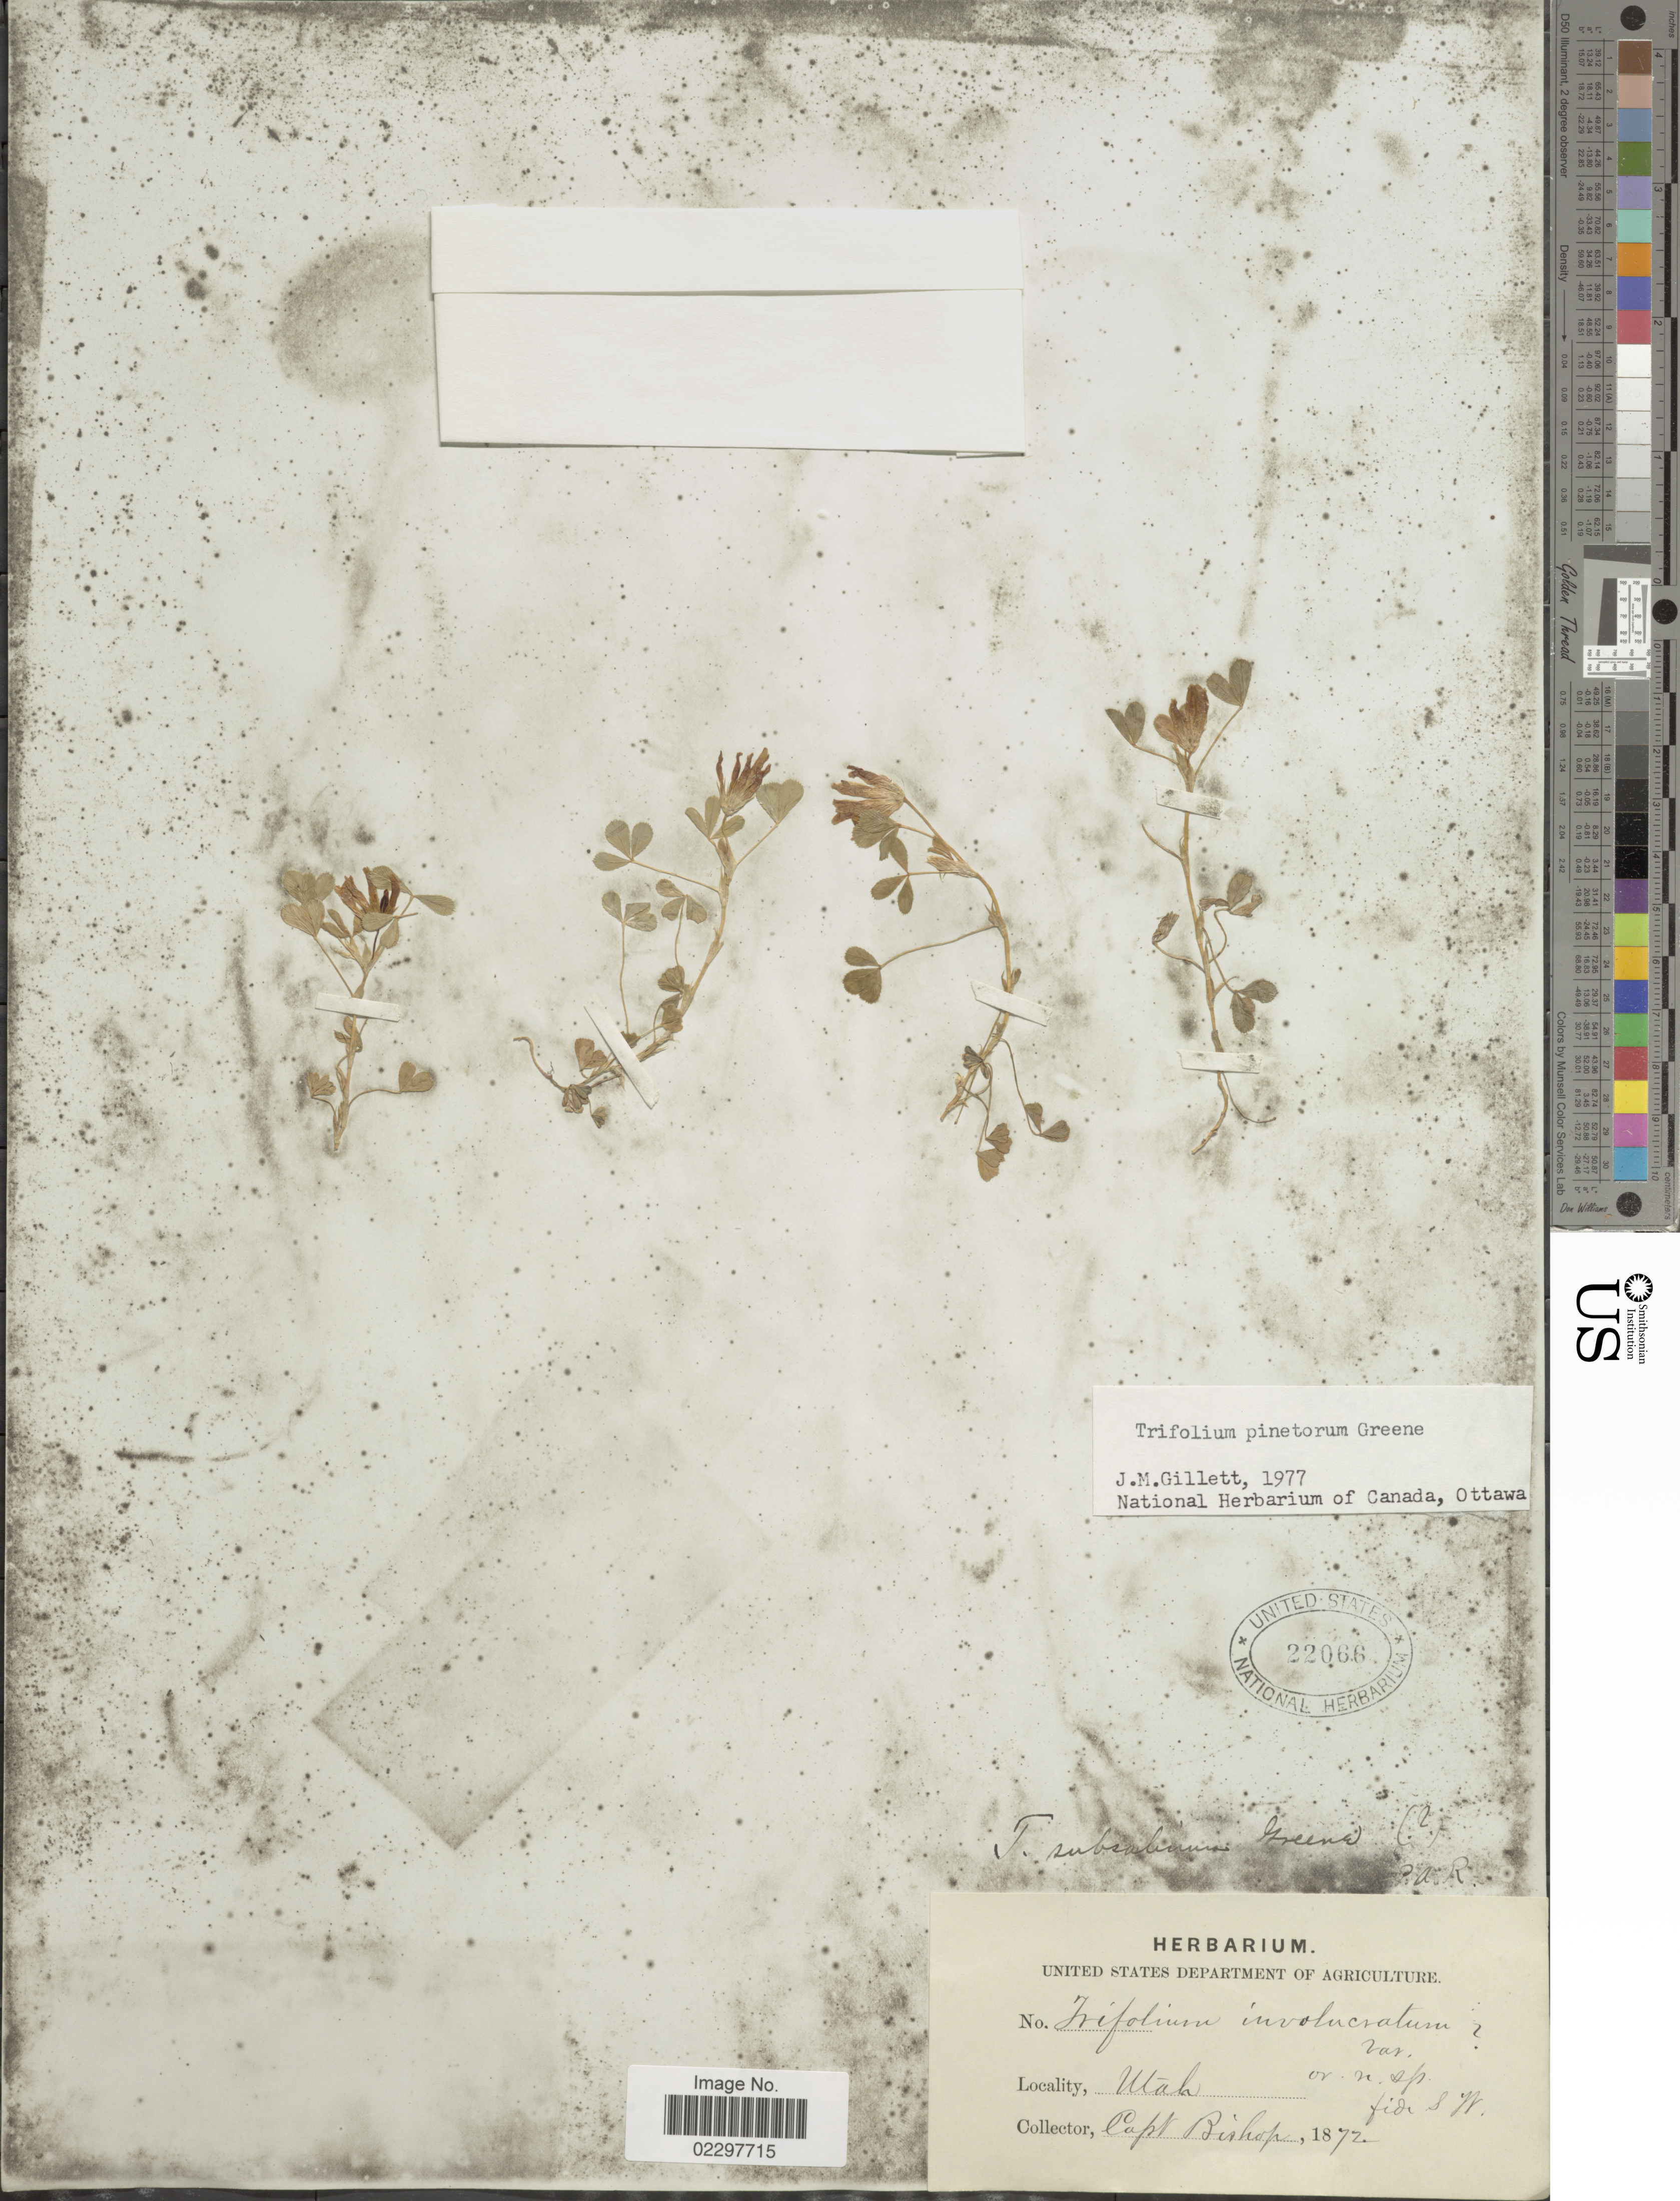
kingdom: Plantae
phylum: Tracheophyta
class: Magnoliopsida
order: Fabales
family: Fabaceae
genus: Trifolium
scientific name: Trifolium pinetorum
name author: Greene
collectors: F. M. Bishop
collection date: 1872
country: United States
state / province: Utah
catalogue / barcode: US 22066